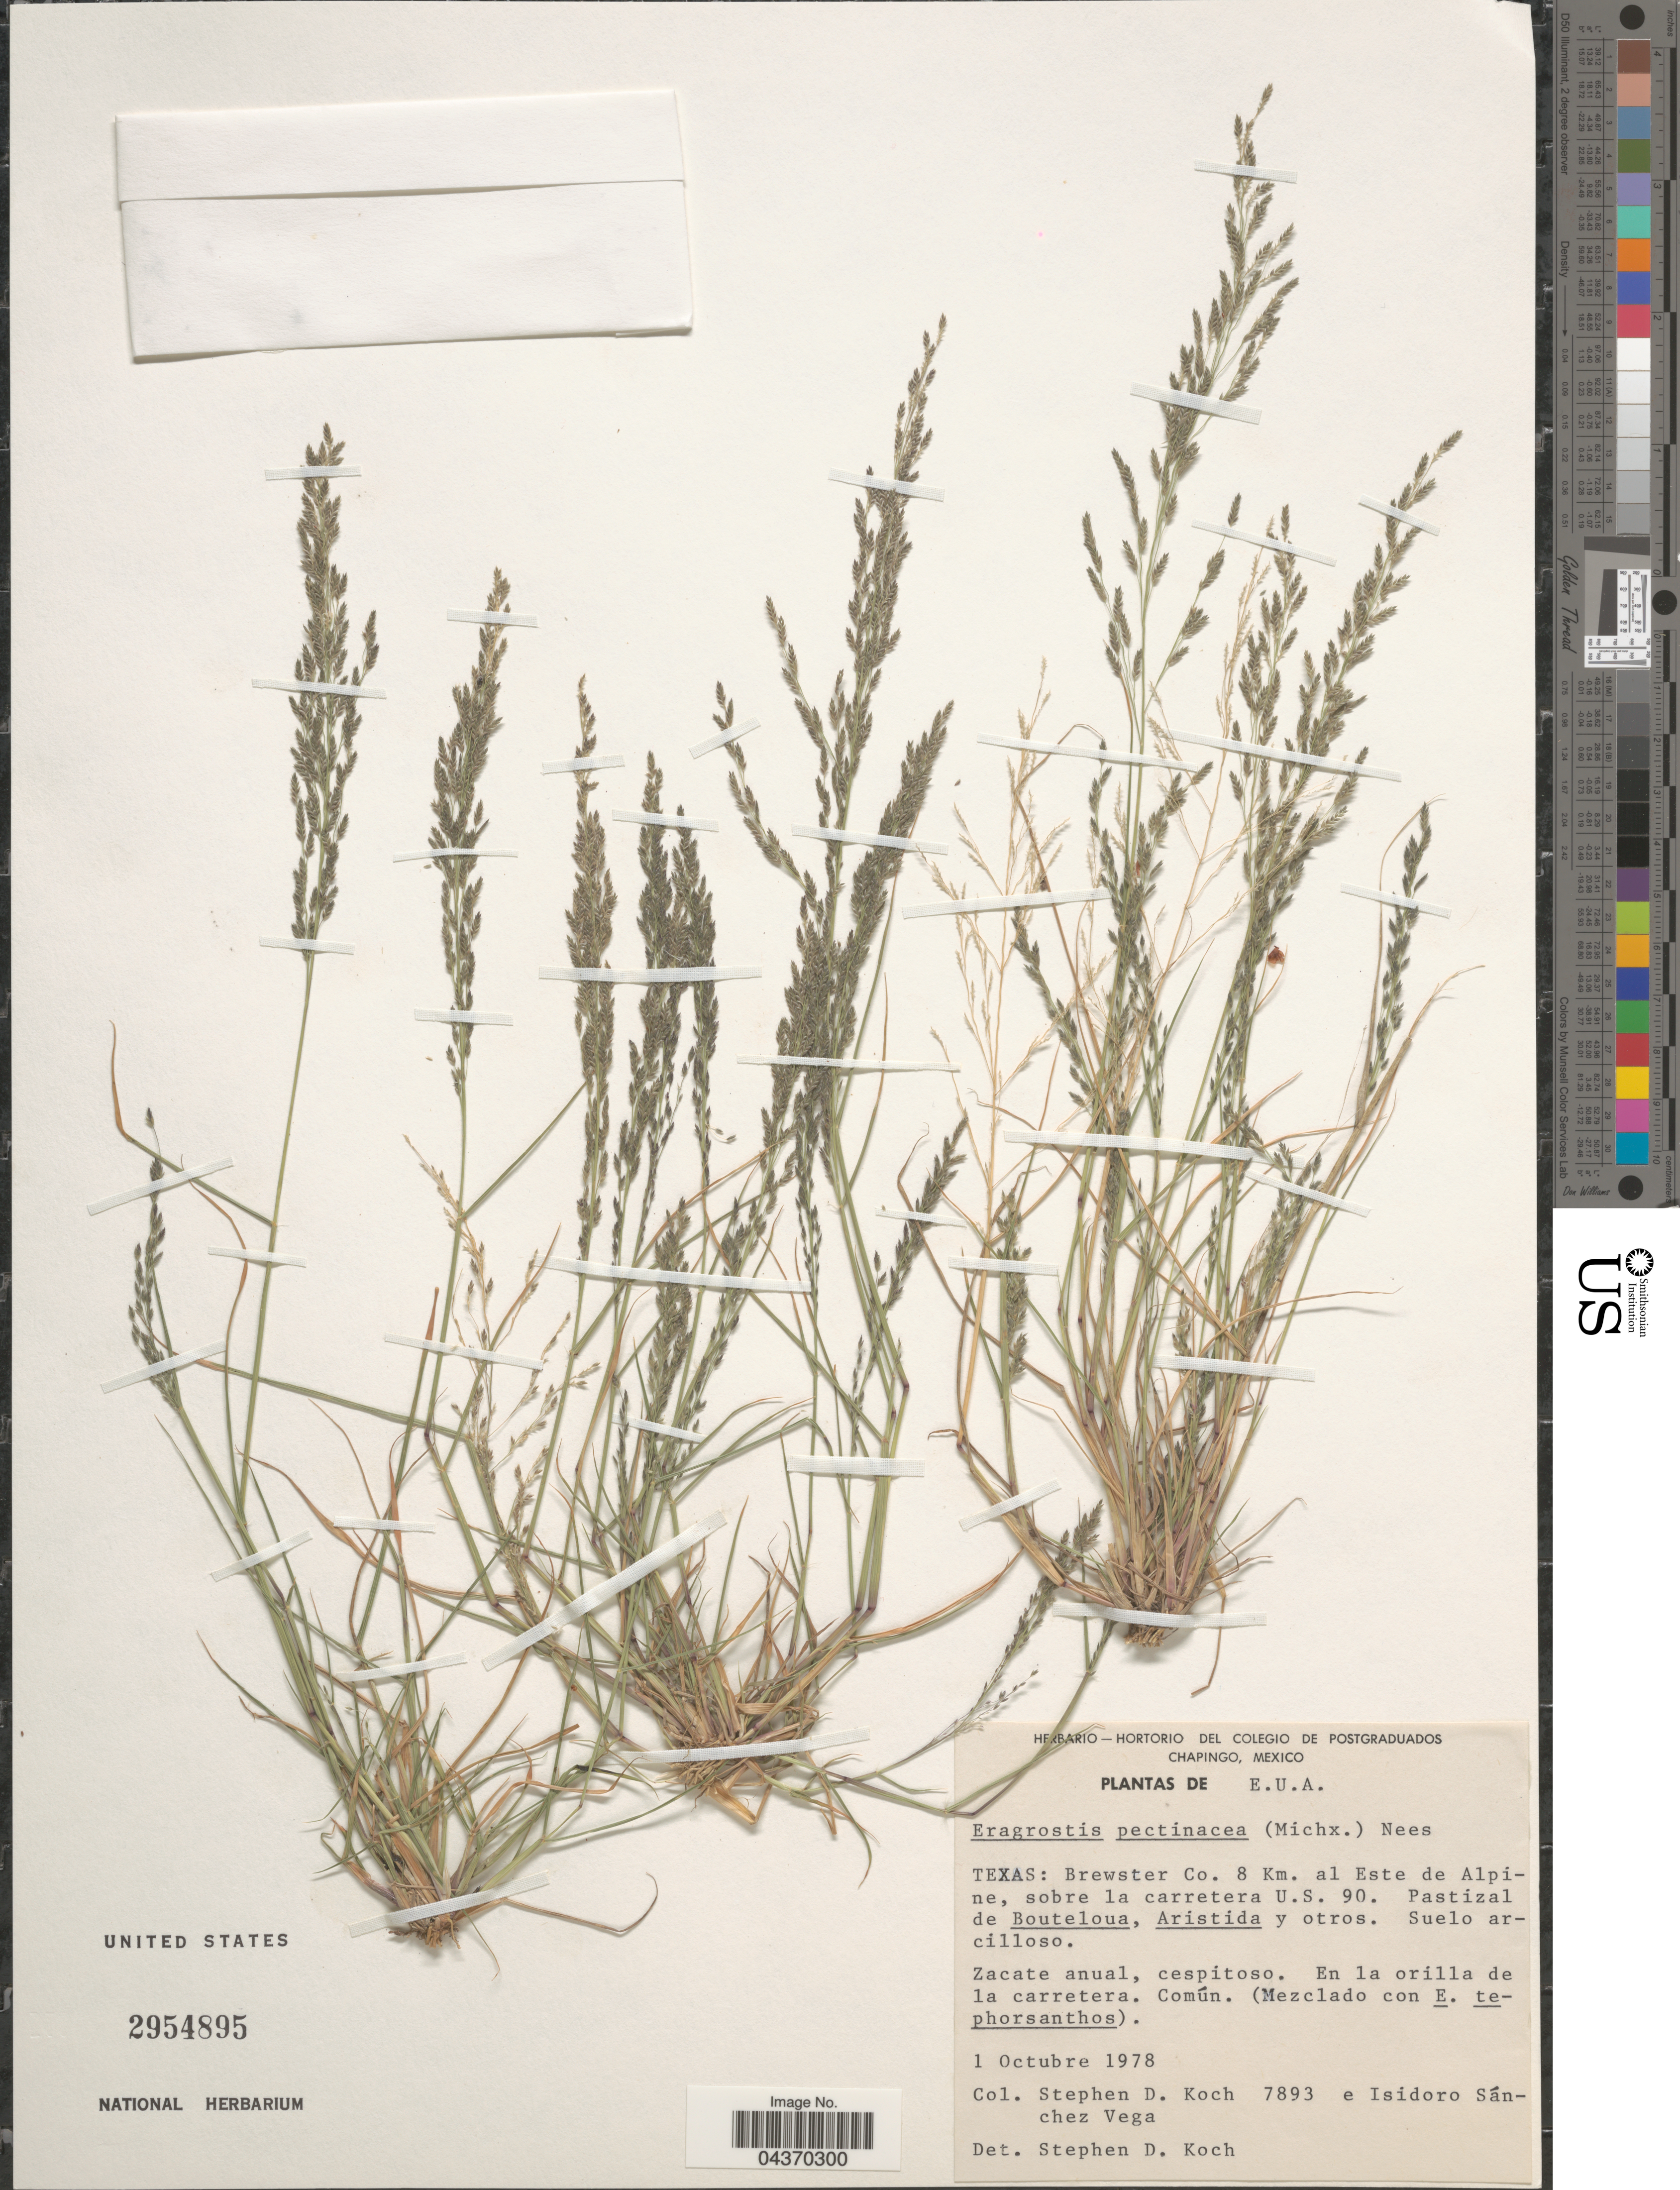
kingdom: Plantae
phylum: Tracheophyta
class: Liliopsida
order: Poales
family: Poaceae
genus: Eragrostis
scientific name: Eragrostis pectinacea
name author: (Michx.) Nees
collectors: S. D. Koch & I. M. Sánchez Vega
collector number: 7893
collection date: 1978-10-01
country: United States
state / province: Texas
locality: E.U.A. Brewster Co. 8 Km. al Este de Alpine, sobre la carretera U.S. 90.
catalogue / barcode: US 2954895